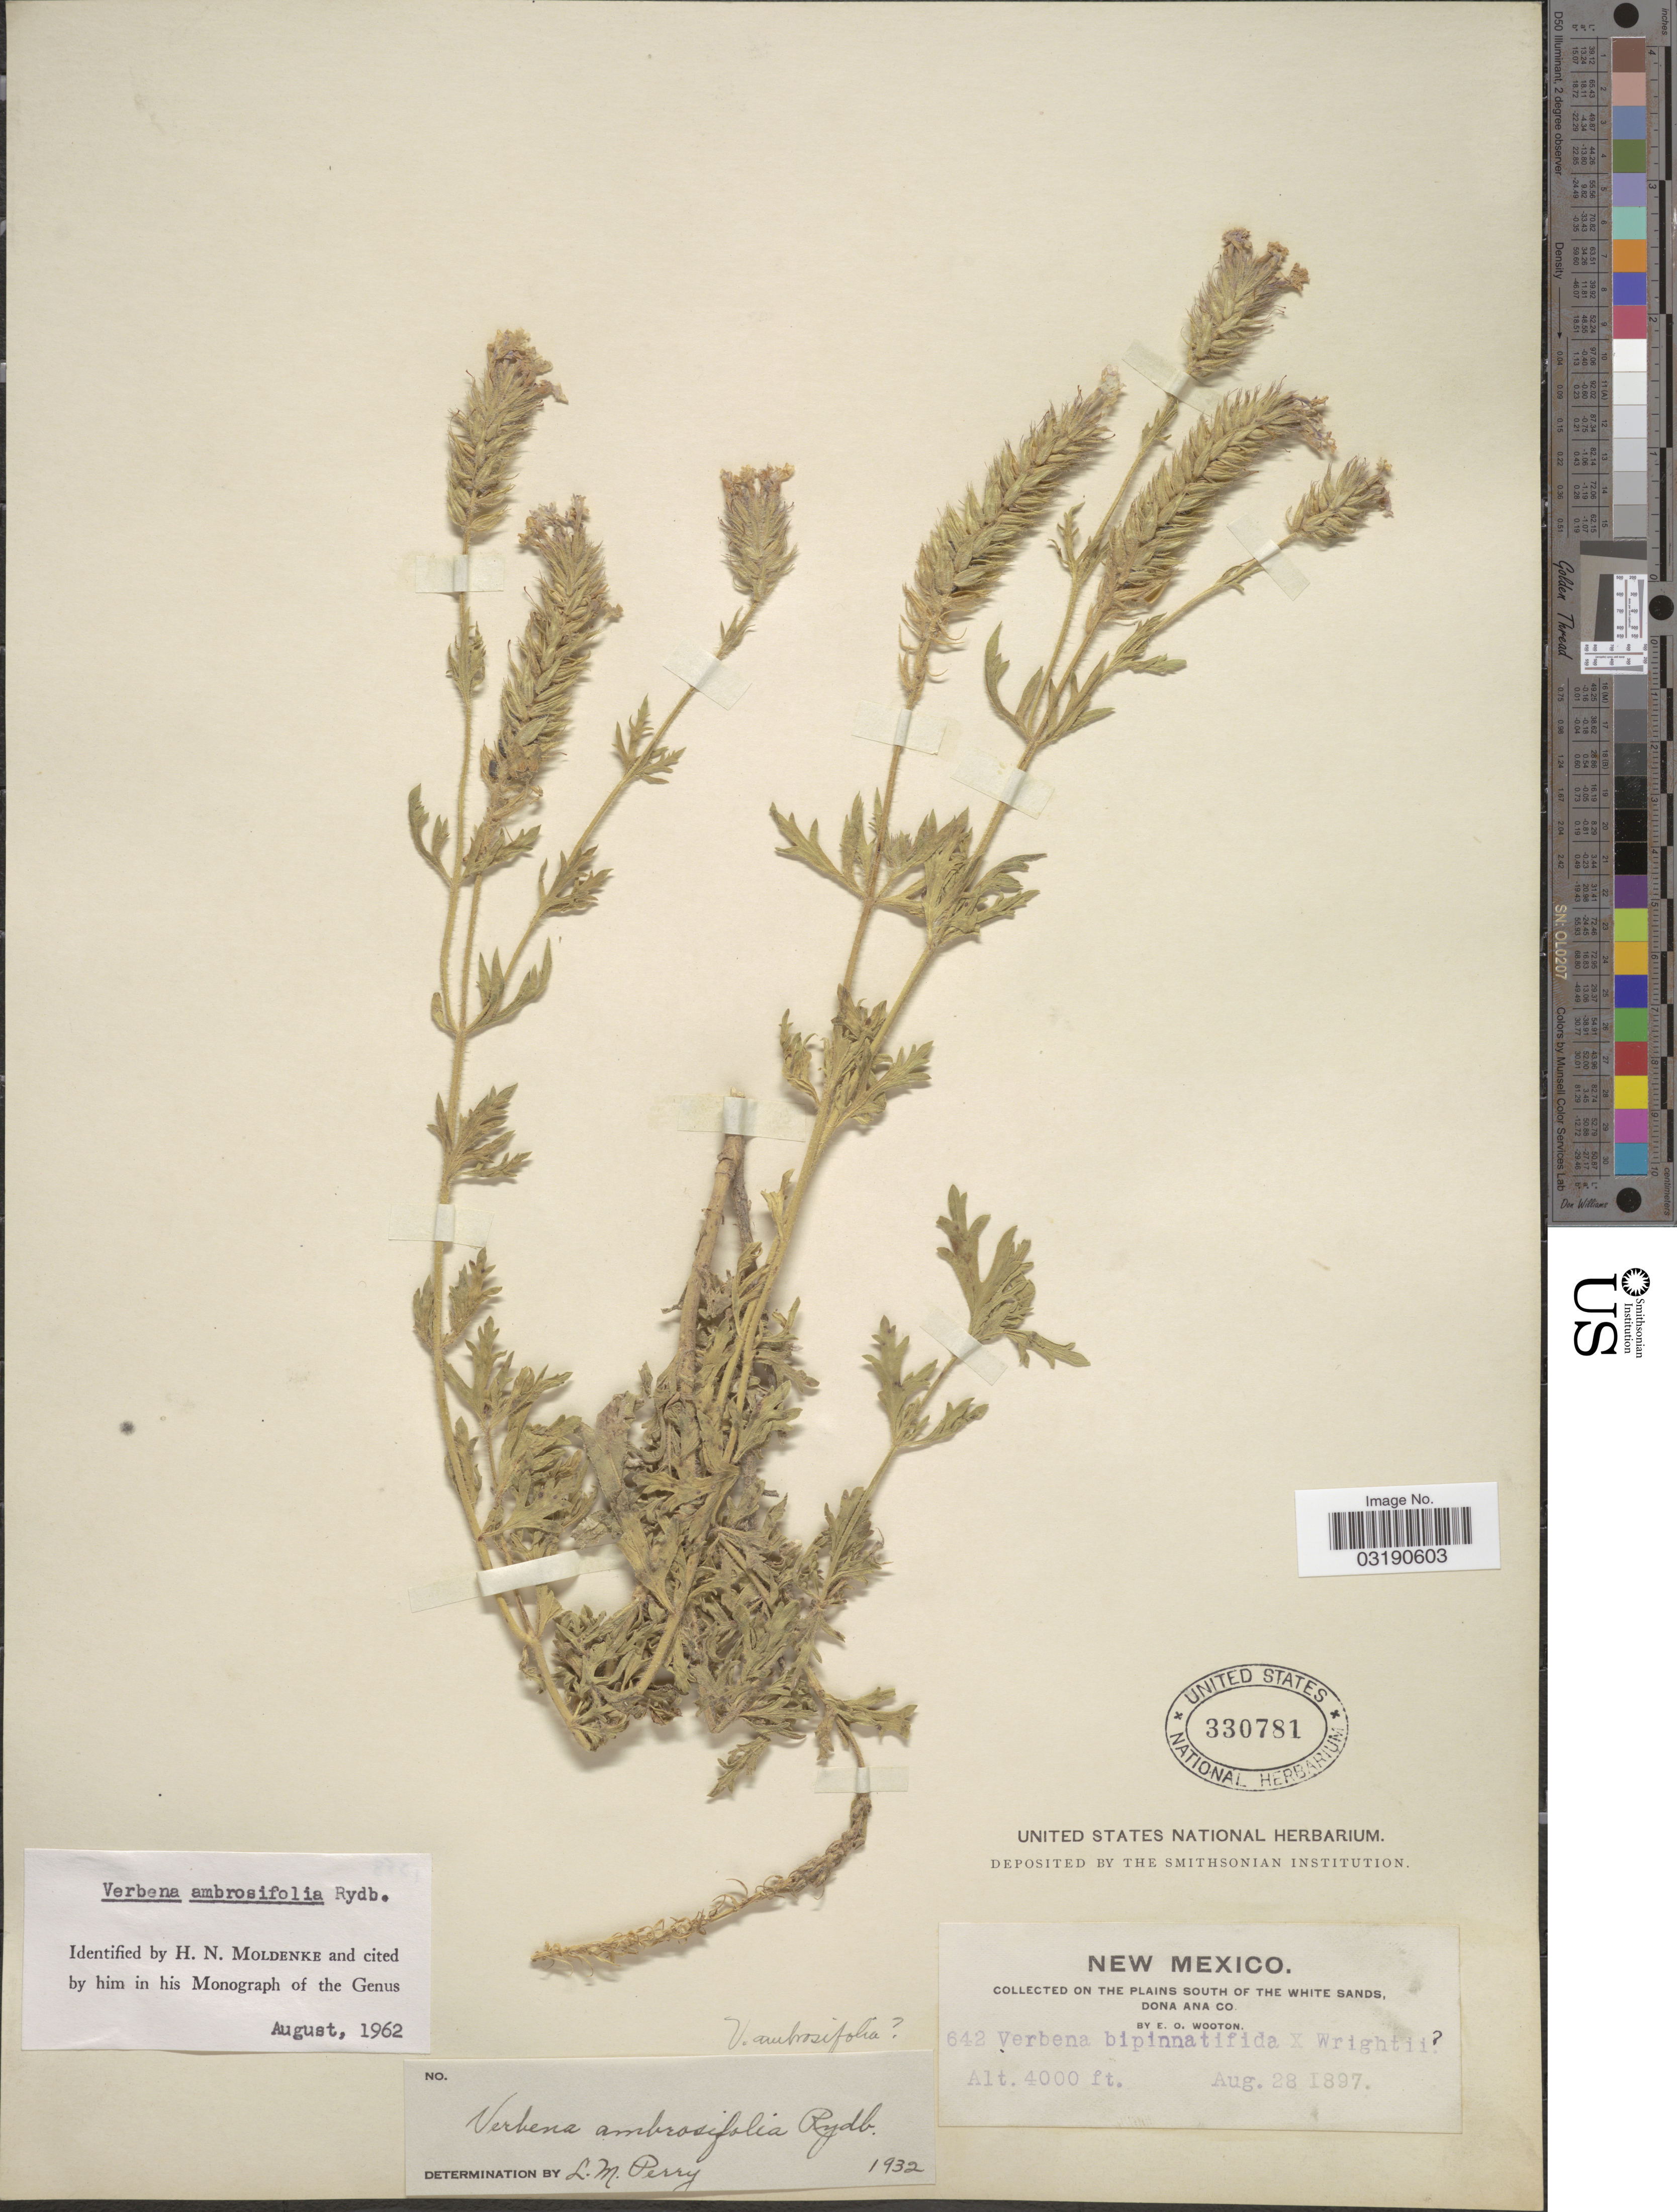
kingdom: Plantae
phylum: Tracheophyta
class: Magnoliopsida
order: Lamiales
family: Verbenaceae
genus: Verbena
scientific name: Verbena ambrosiifolia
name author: Rydb. ex Small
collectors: E. O. Wooton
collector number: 642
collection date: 1897-08-28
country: United States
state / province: New Mexico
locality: On the plains south of the White Sands, Dona Ana Co.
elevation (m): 1219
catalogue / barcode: US 330781